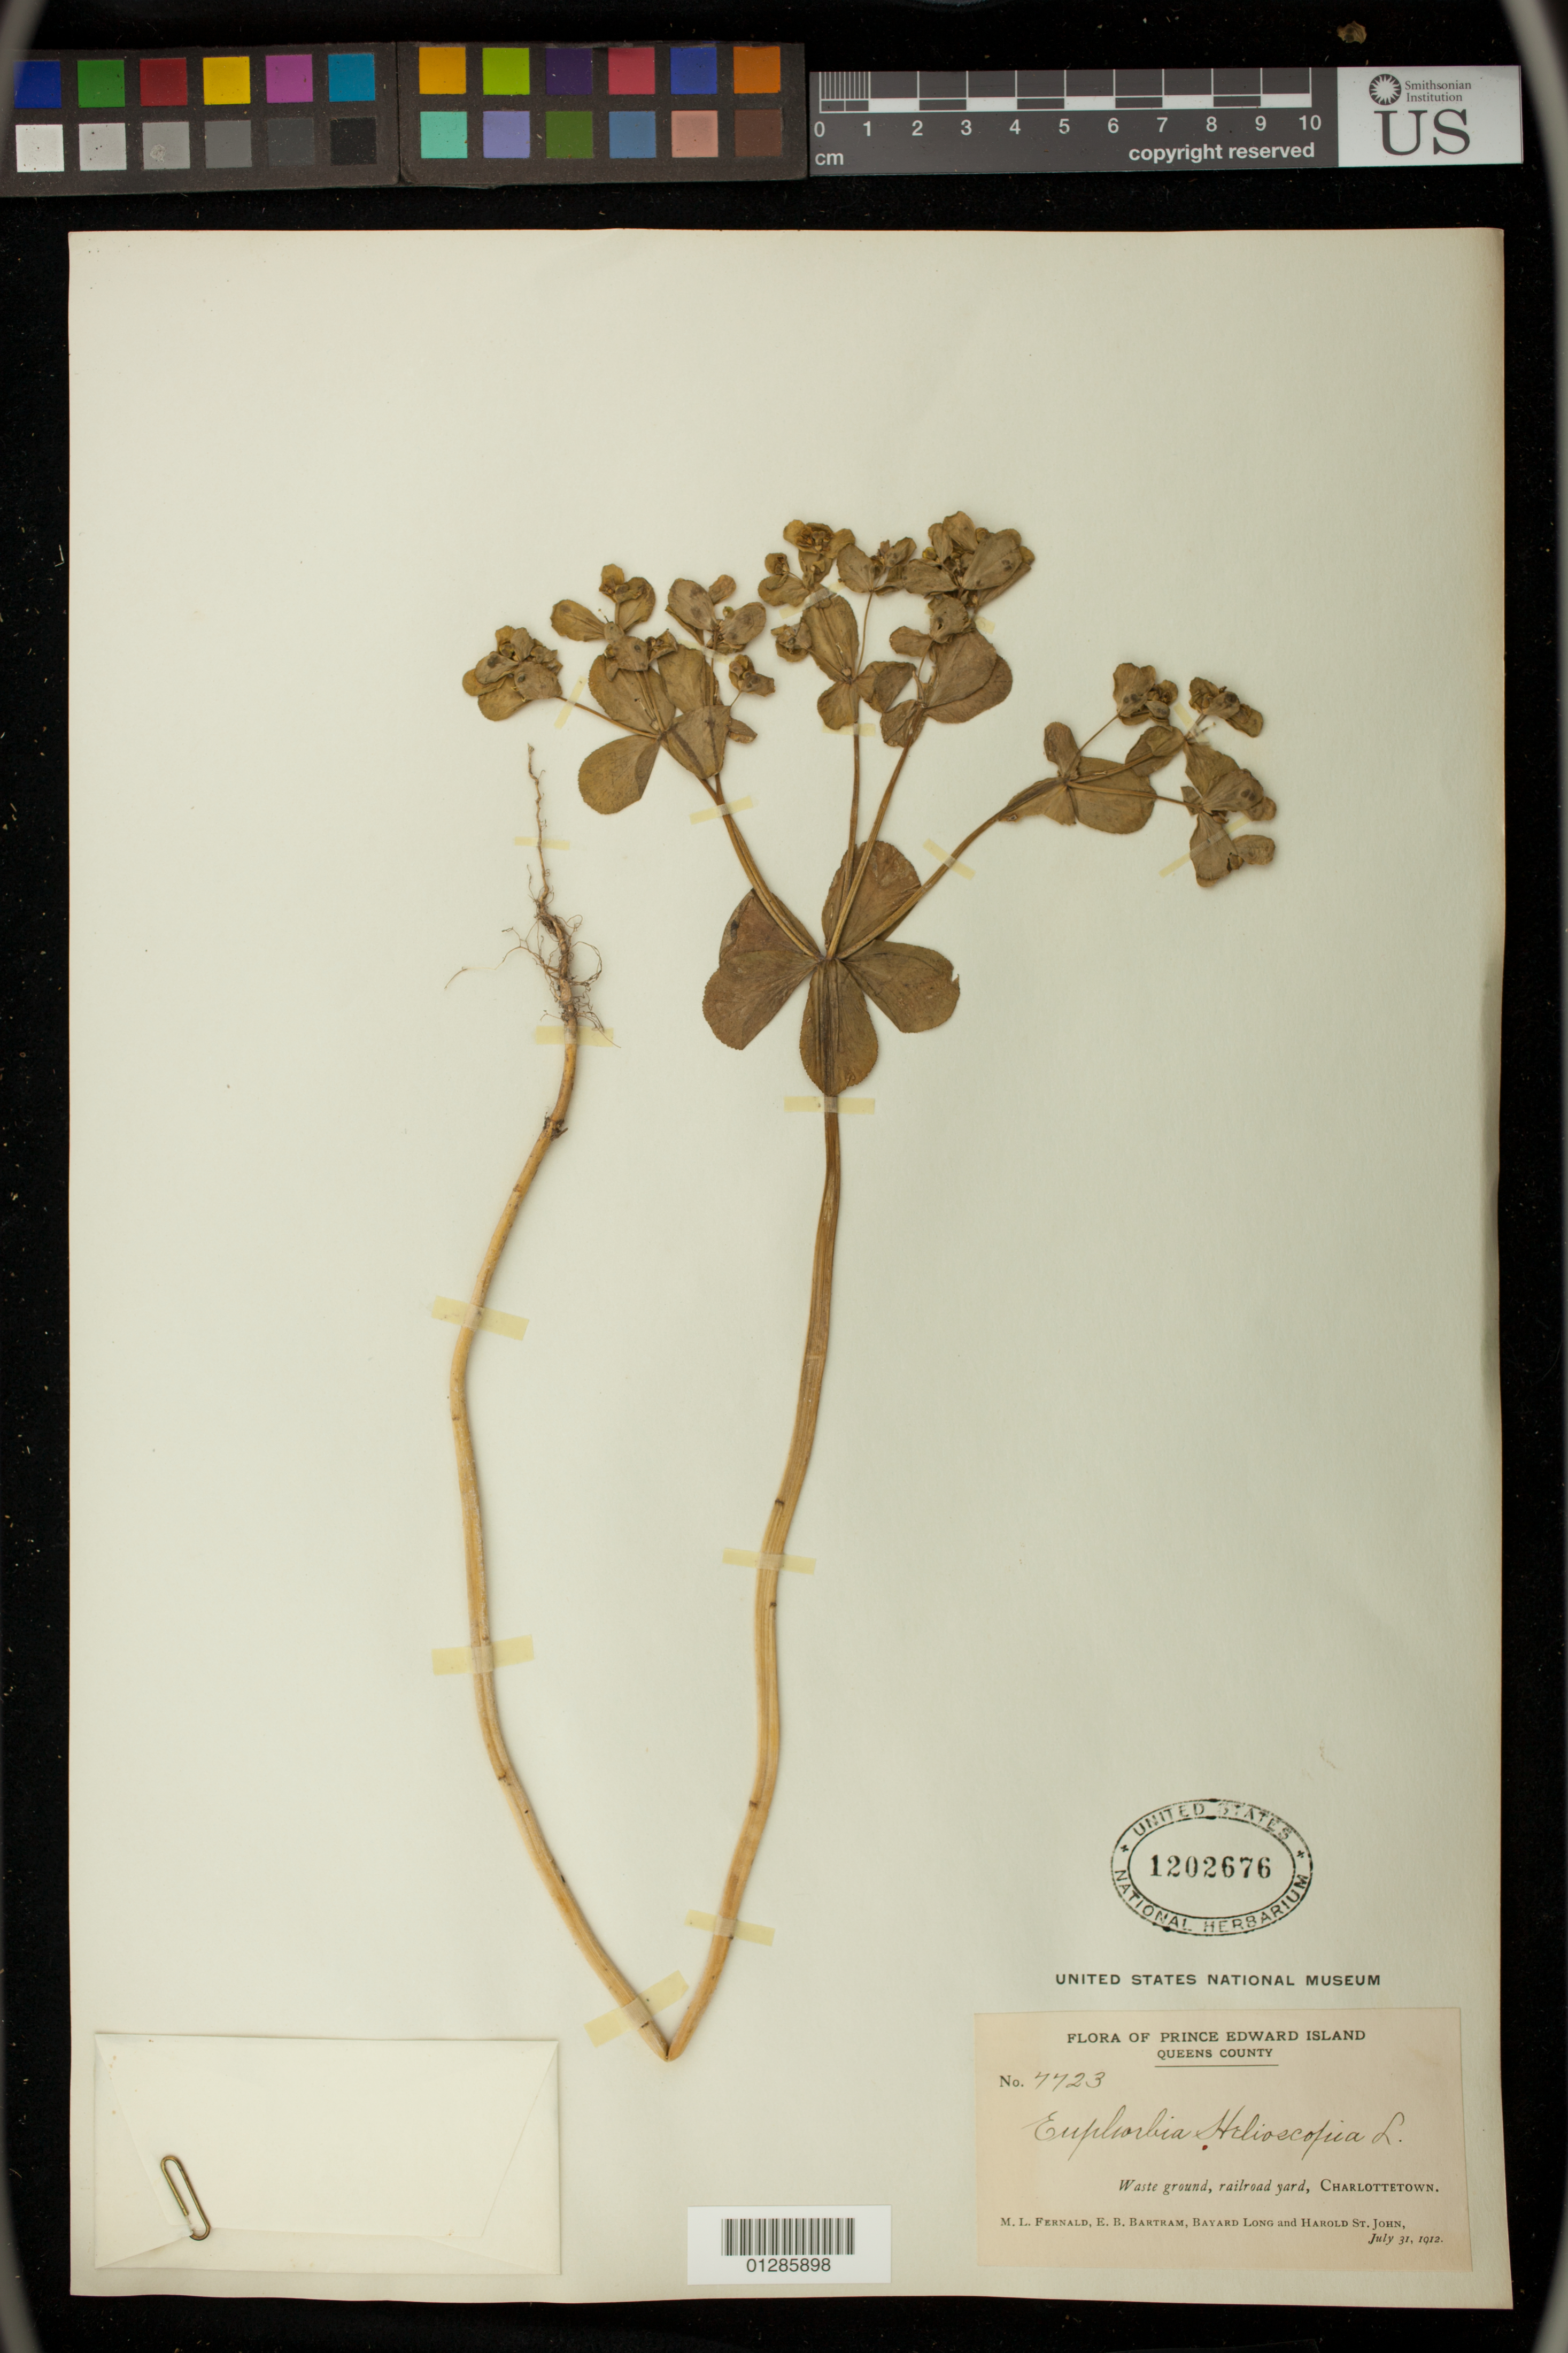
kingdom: Plantae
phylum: Tracheophyta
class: Magnoliopsida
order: Malpighiales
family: Euphorbiaceae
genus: Euphorbia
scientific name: Euphorbia helioscopia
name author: L.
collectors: M. L. Fernald, E. B. Bartram, B. H. Long & H. St. John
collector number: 7723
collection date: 1912-07-31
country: Canada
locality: Queens County: Charlottetown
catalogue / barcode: US 1202676